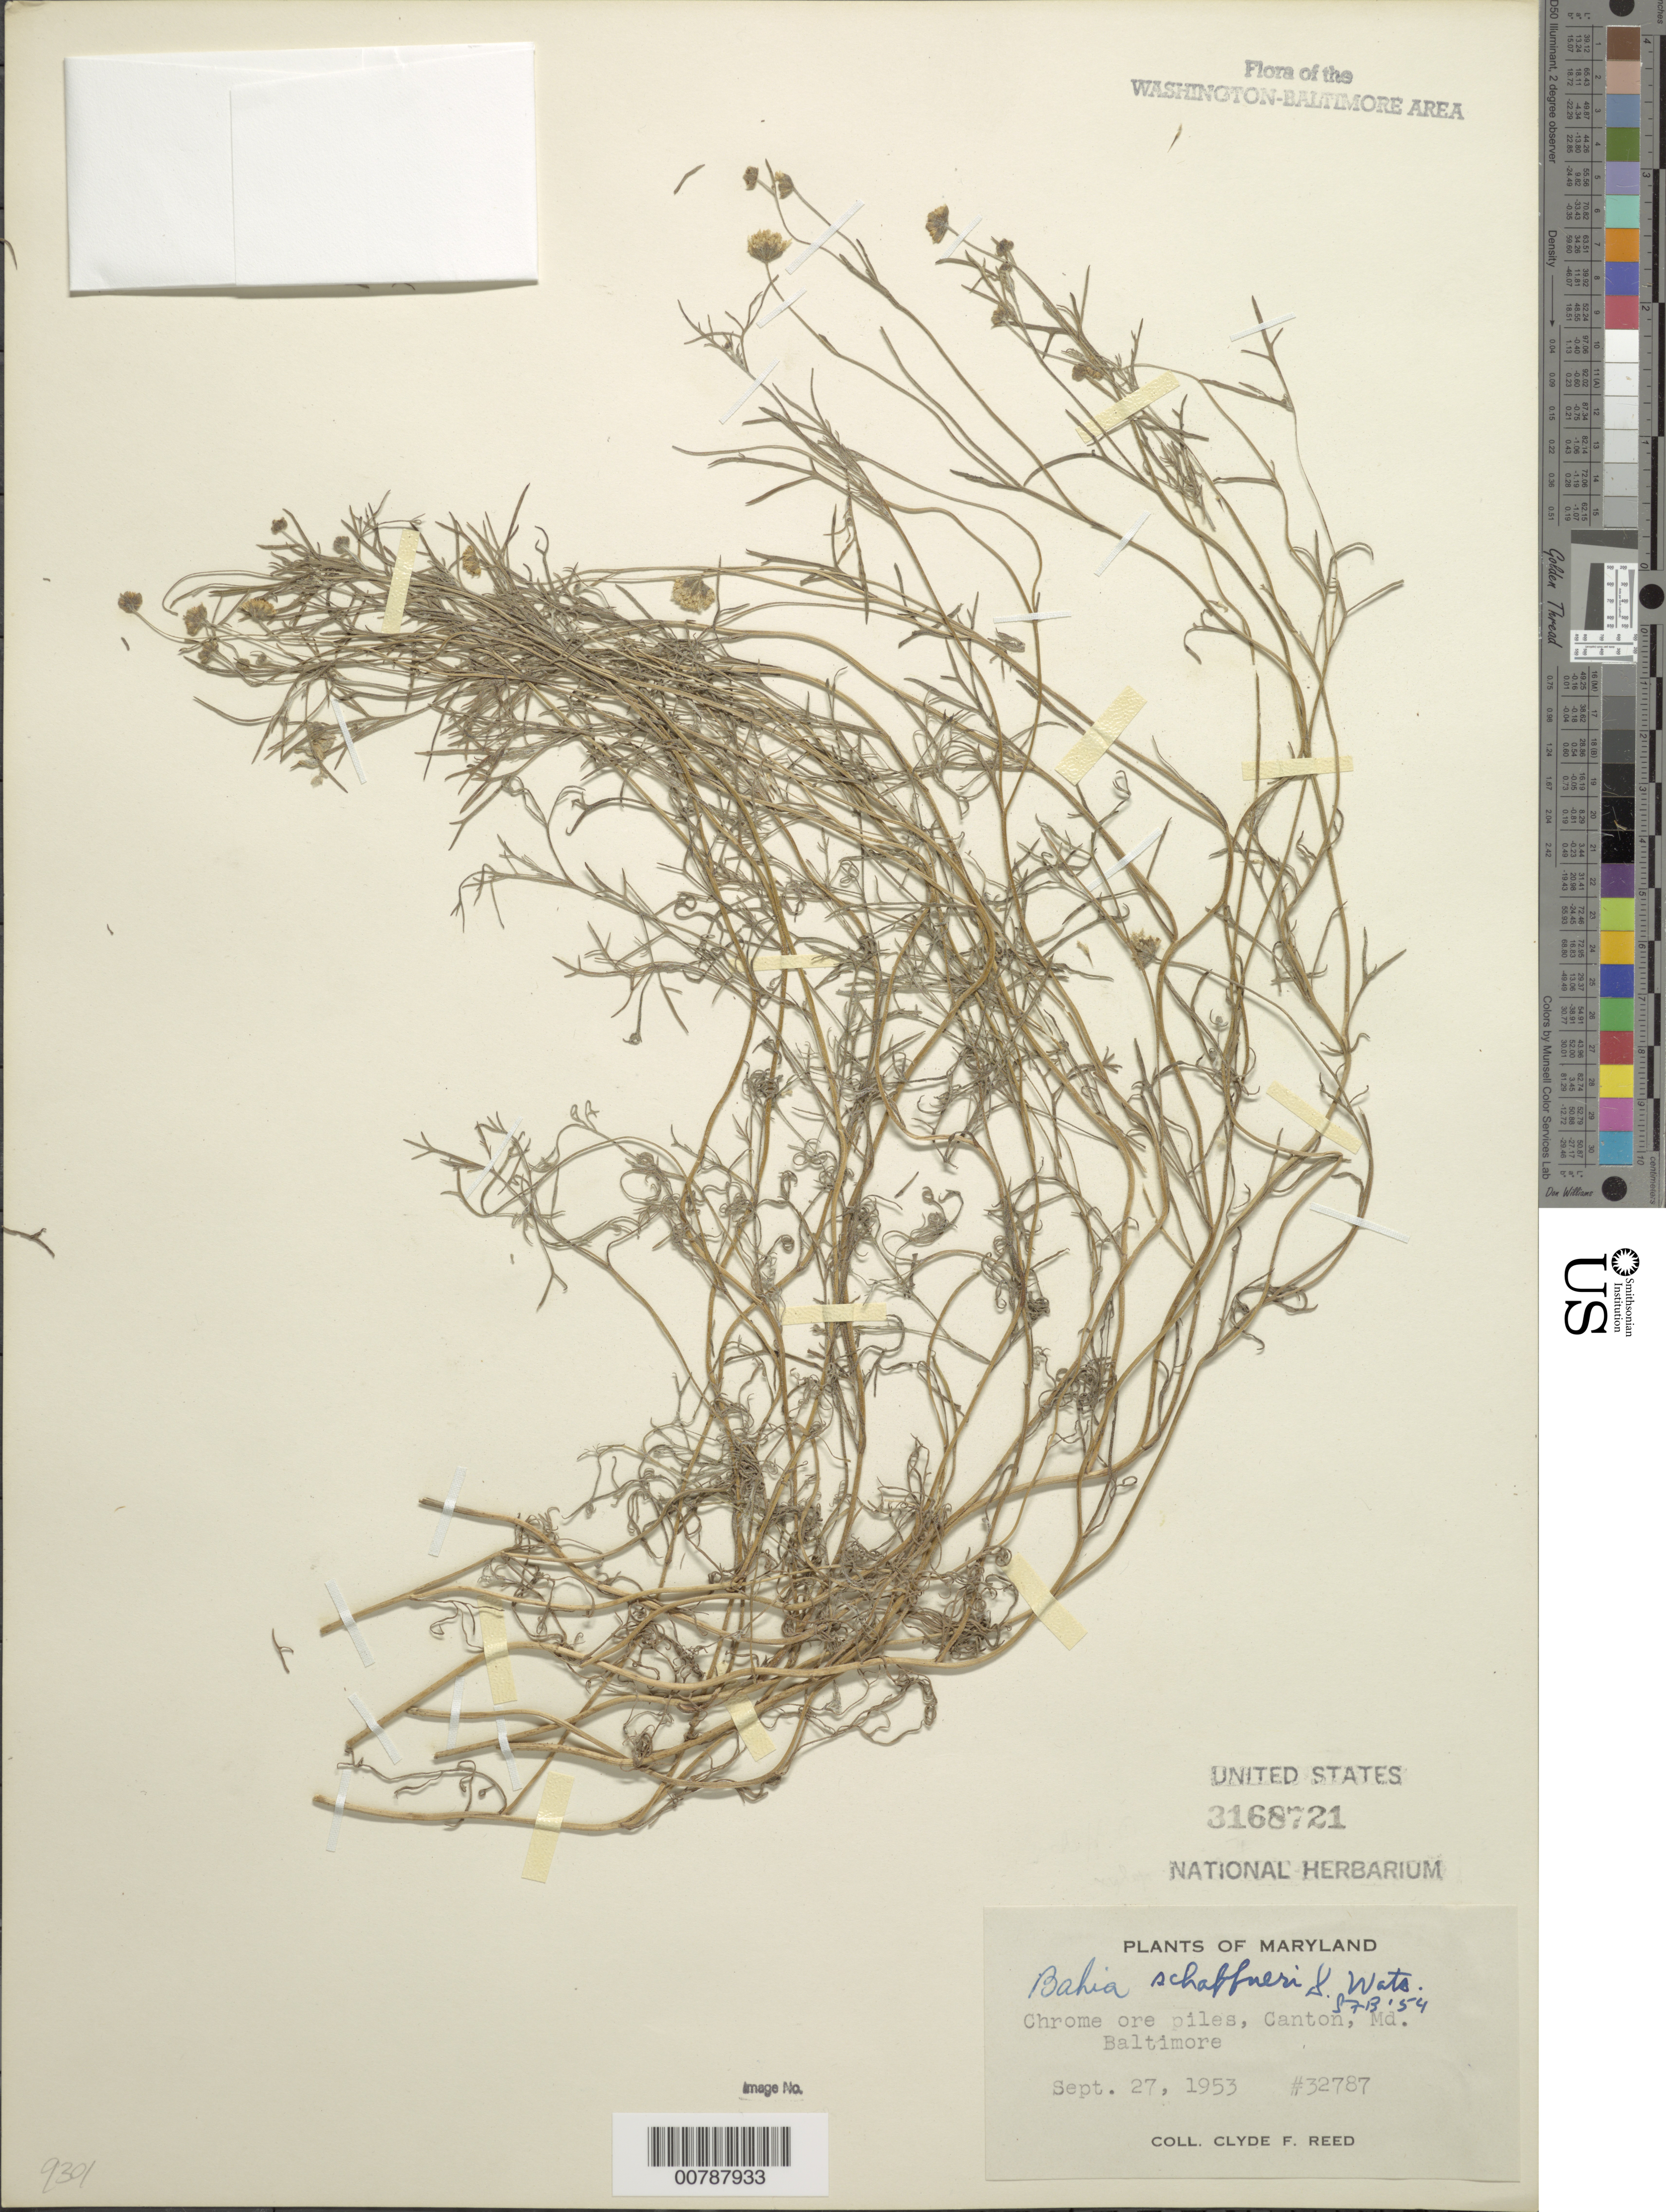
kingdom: Plantae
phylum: Tracheophyta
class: Magnoliopsida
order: Asterales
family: Asteraceae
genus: Bahia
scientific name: Bahia schaffneri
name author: S. Watson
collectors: C. F. Reed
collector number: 32787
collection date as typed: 27 Sep 1953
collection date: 1953-09-27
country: United States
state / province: Maryland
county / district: City of Baltimore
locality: Canton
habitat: Chrome ore piles.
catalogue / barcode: US 3168721